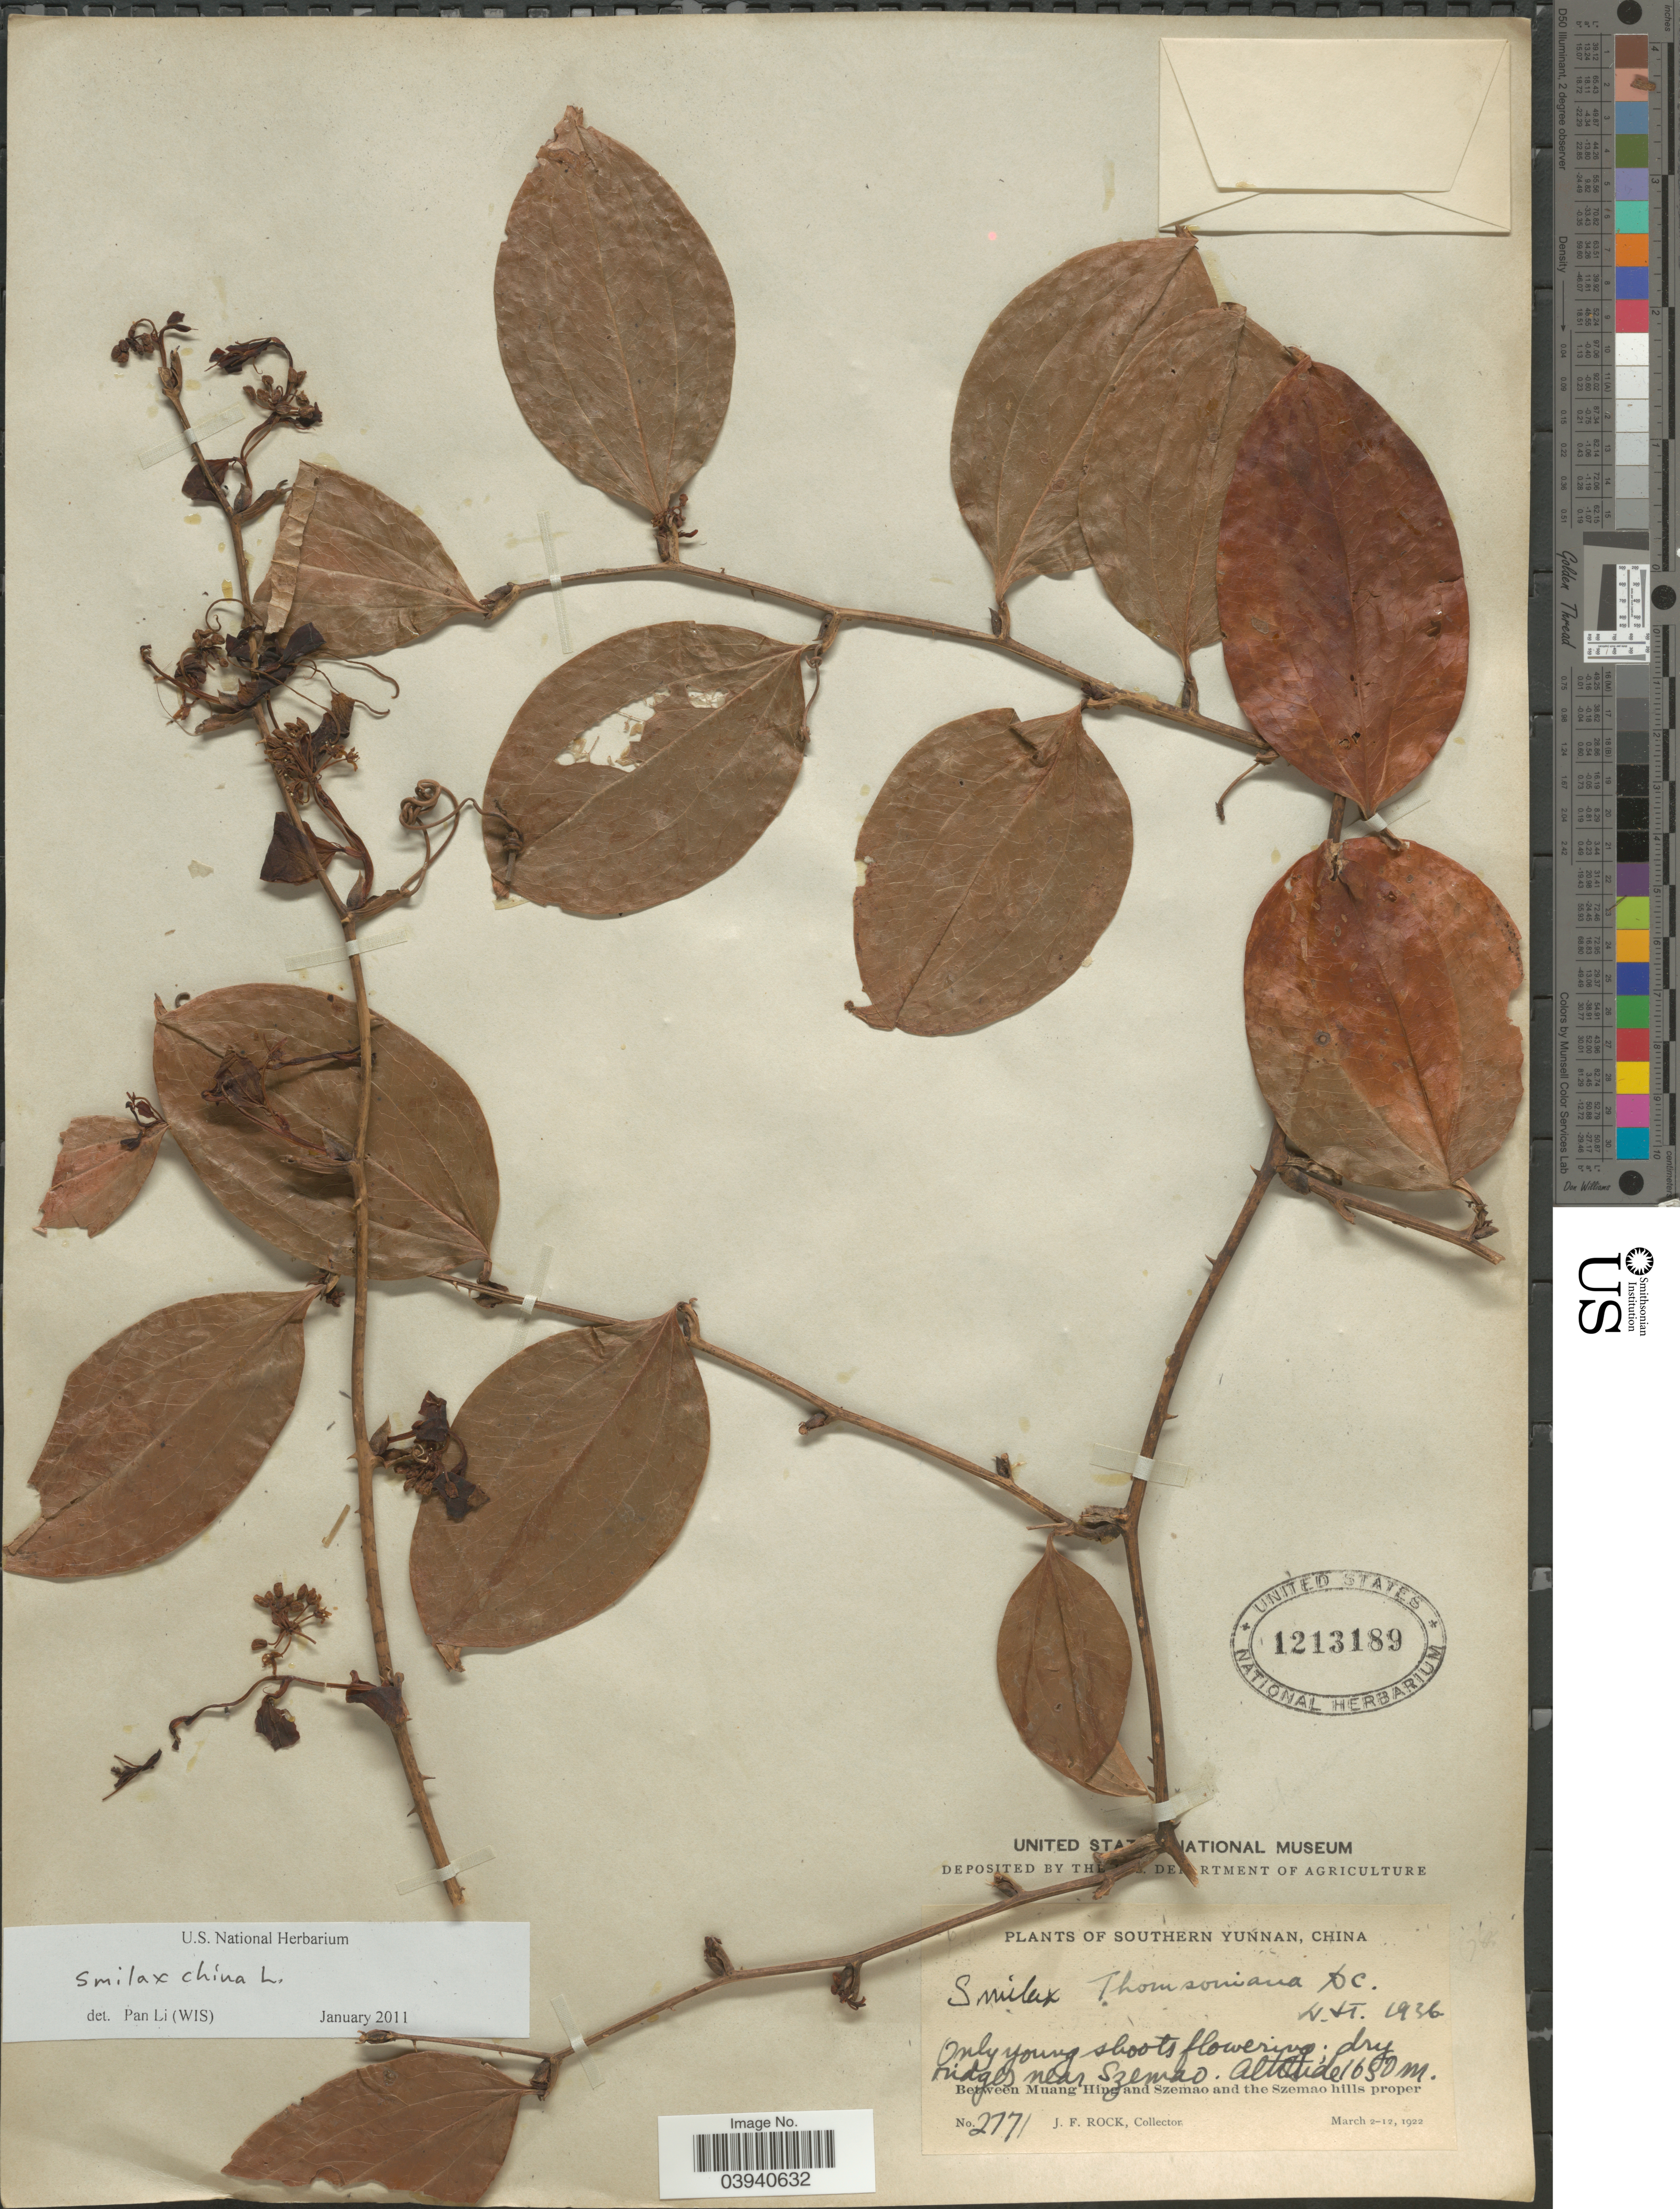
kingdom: Plantae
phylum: Tracheophyta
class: Liliopsida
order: Liliales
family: Smilacaceae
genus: Smilax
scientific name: Smilax china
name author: L.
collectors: J. Rock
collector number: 2771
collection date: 1922-03-02/1922-03-12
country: China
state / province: Yunnan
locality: Southern Yunnan. Dry ridges near Szemao. Between Muang Hing and Szemao and the Szemao hills proper.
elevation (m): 1650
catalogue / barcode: US 1213189